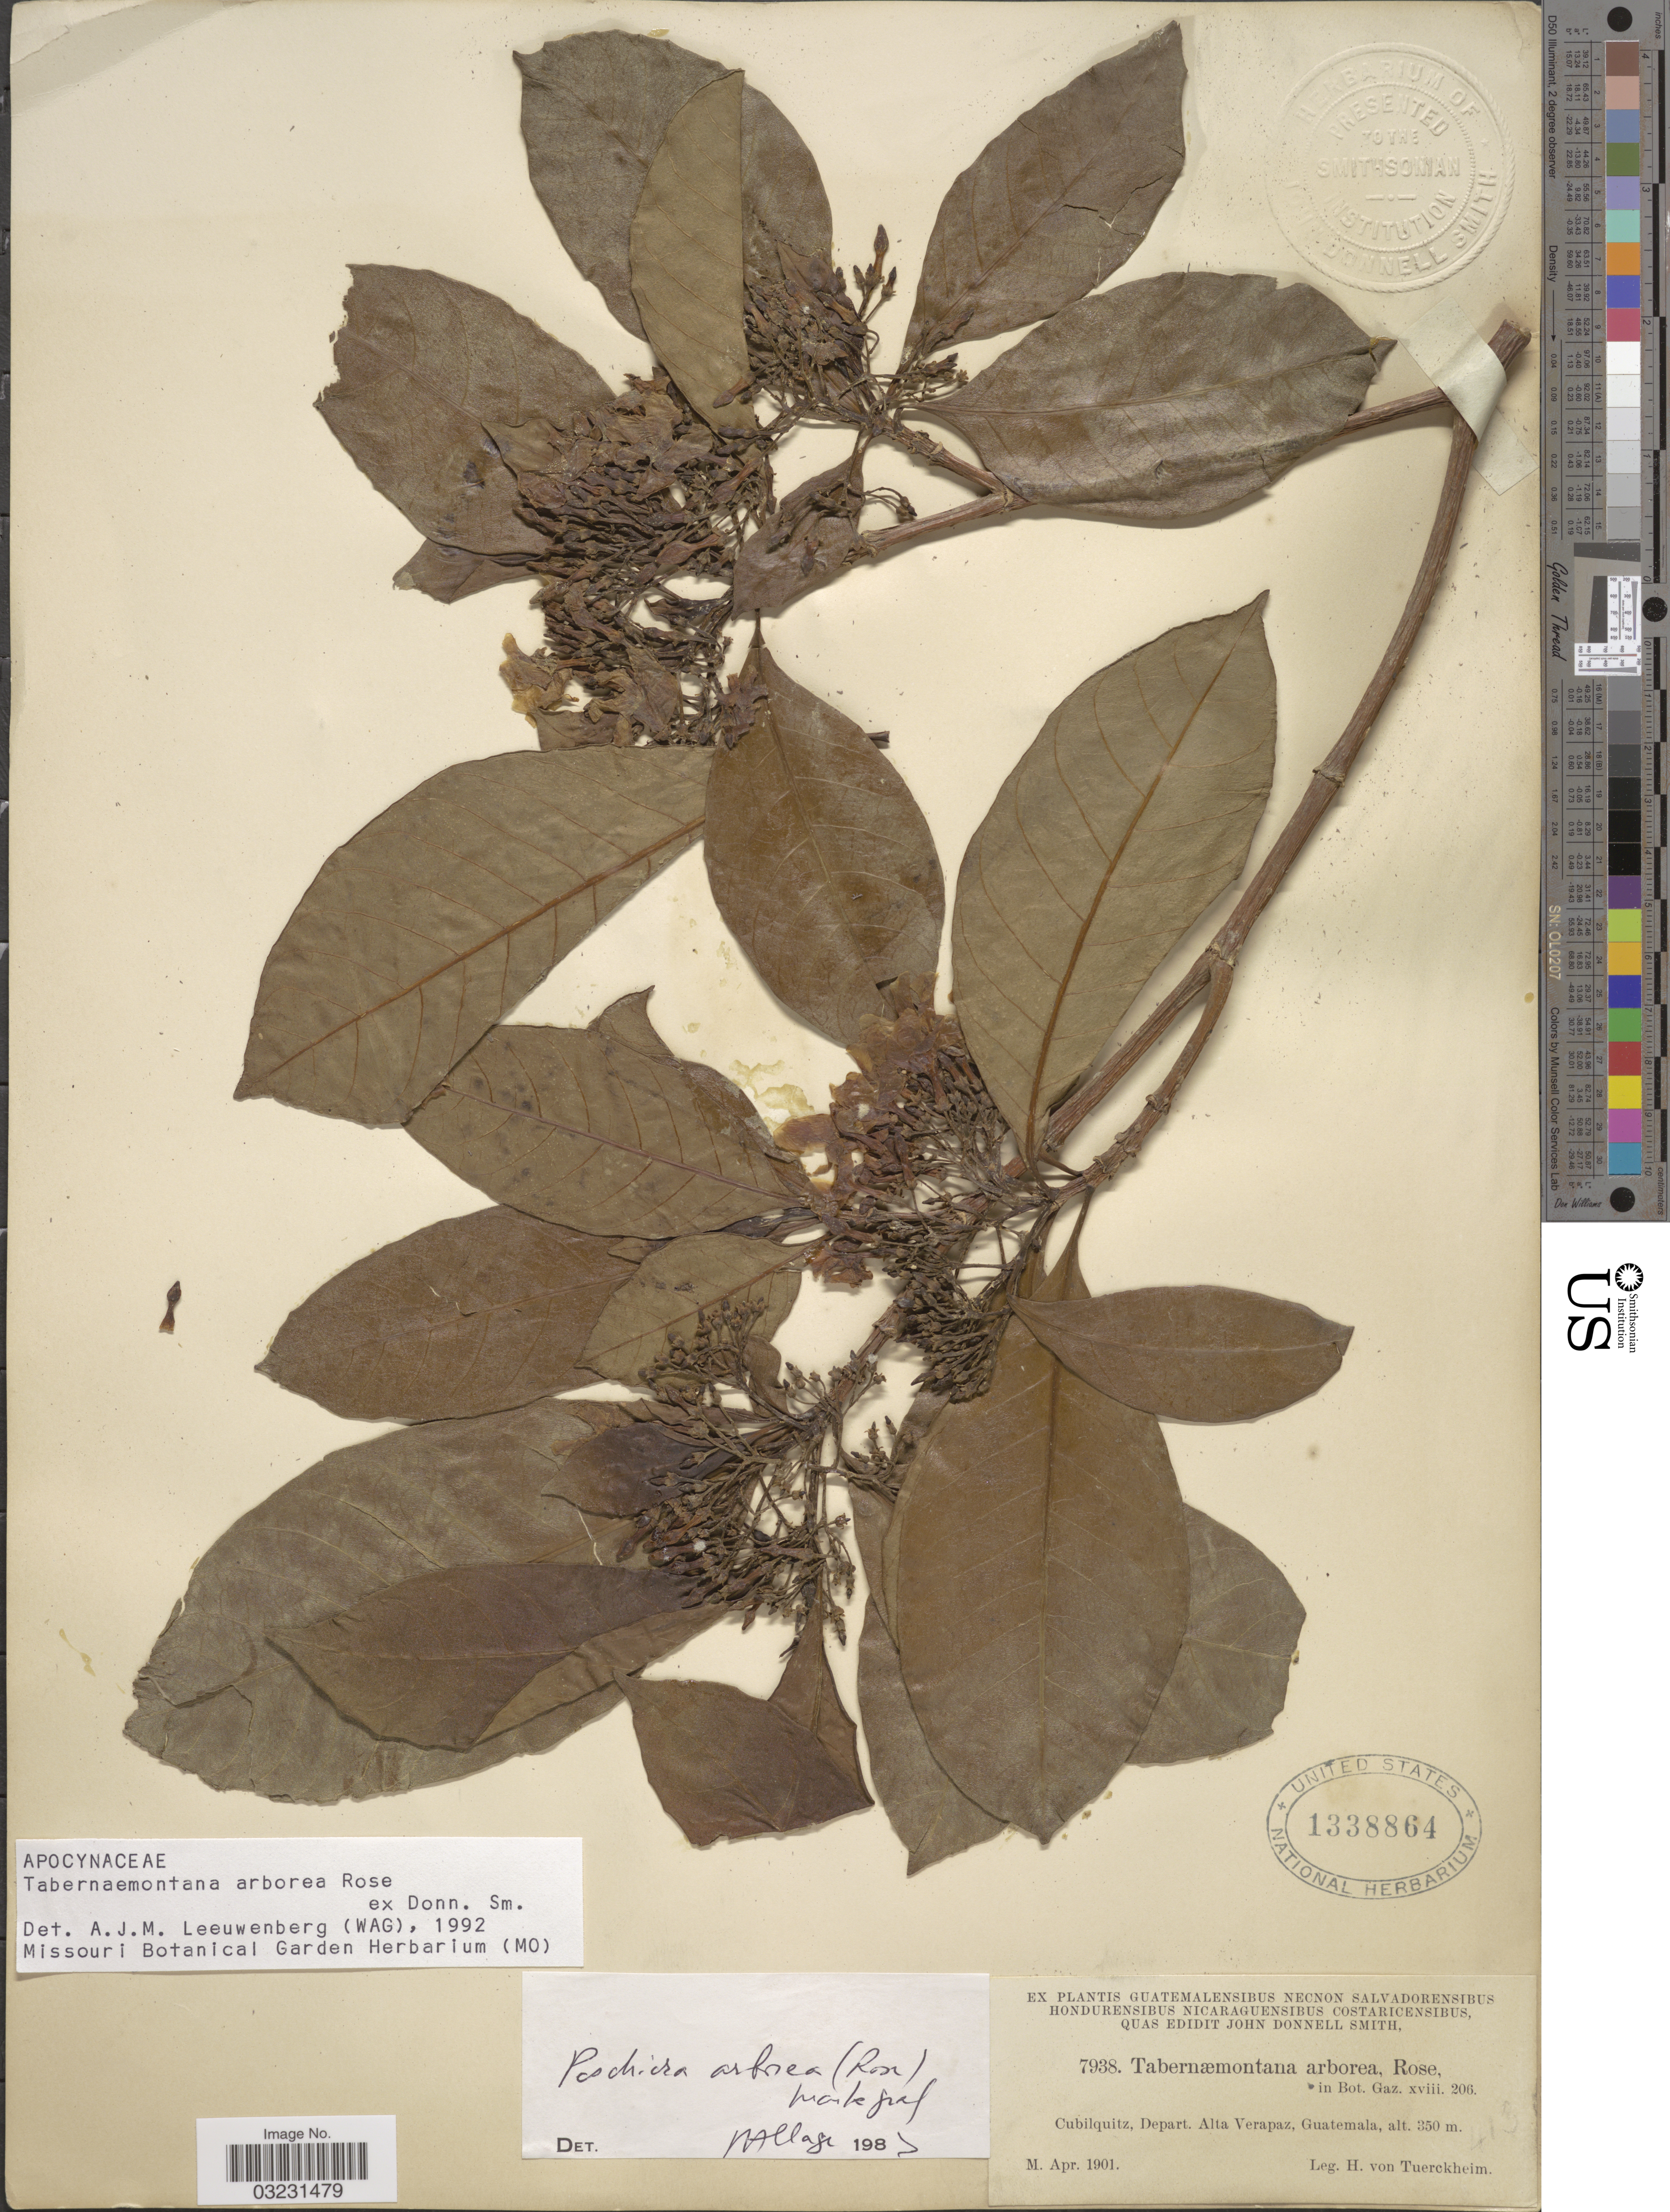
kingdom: Plantae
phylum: Tracheophyta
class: Magnoliopsida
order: Gentianales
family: Apocynaceae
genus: Tabernaemontana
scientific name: Tabernaemontana arborea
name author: Rose in Donn. Sm.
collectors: H. von Türckheim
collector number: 7938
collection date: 1901-04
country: Guatemala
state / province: Alta Verapaz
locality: Cubilquitz, Depart. Alta Verapaz.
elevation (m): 350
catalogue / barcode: US 1338864